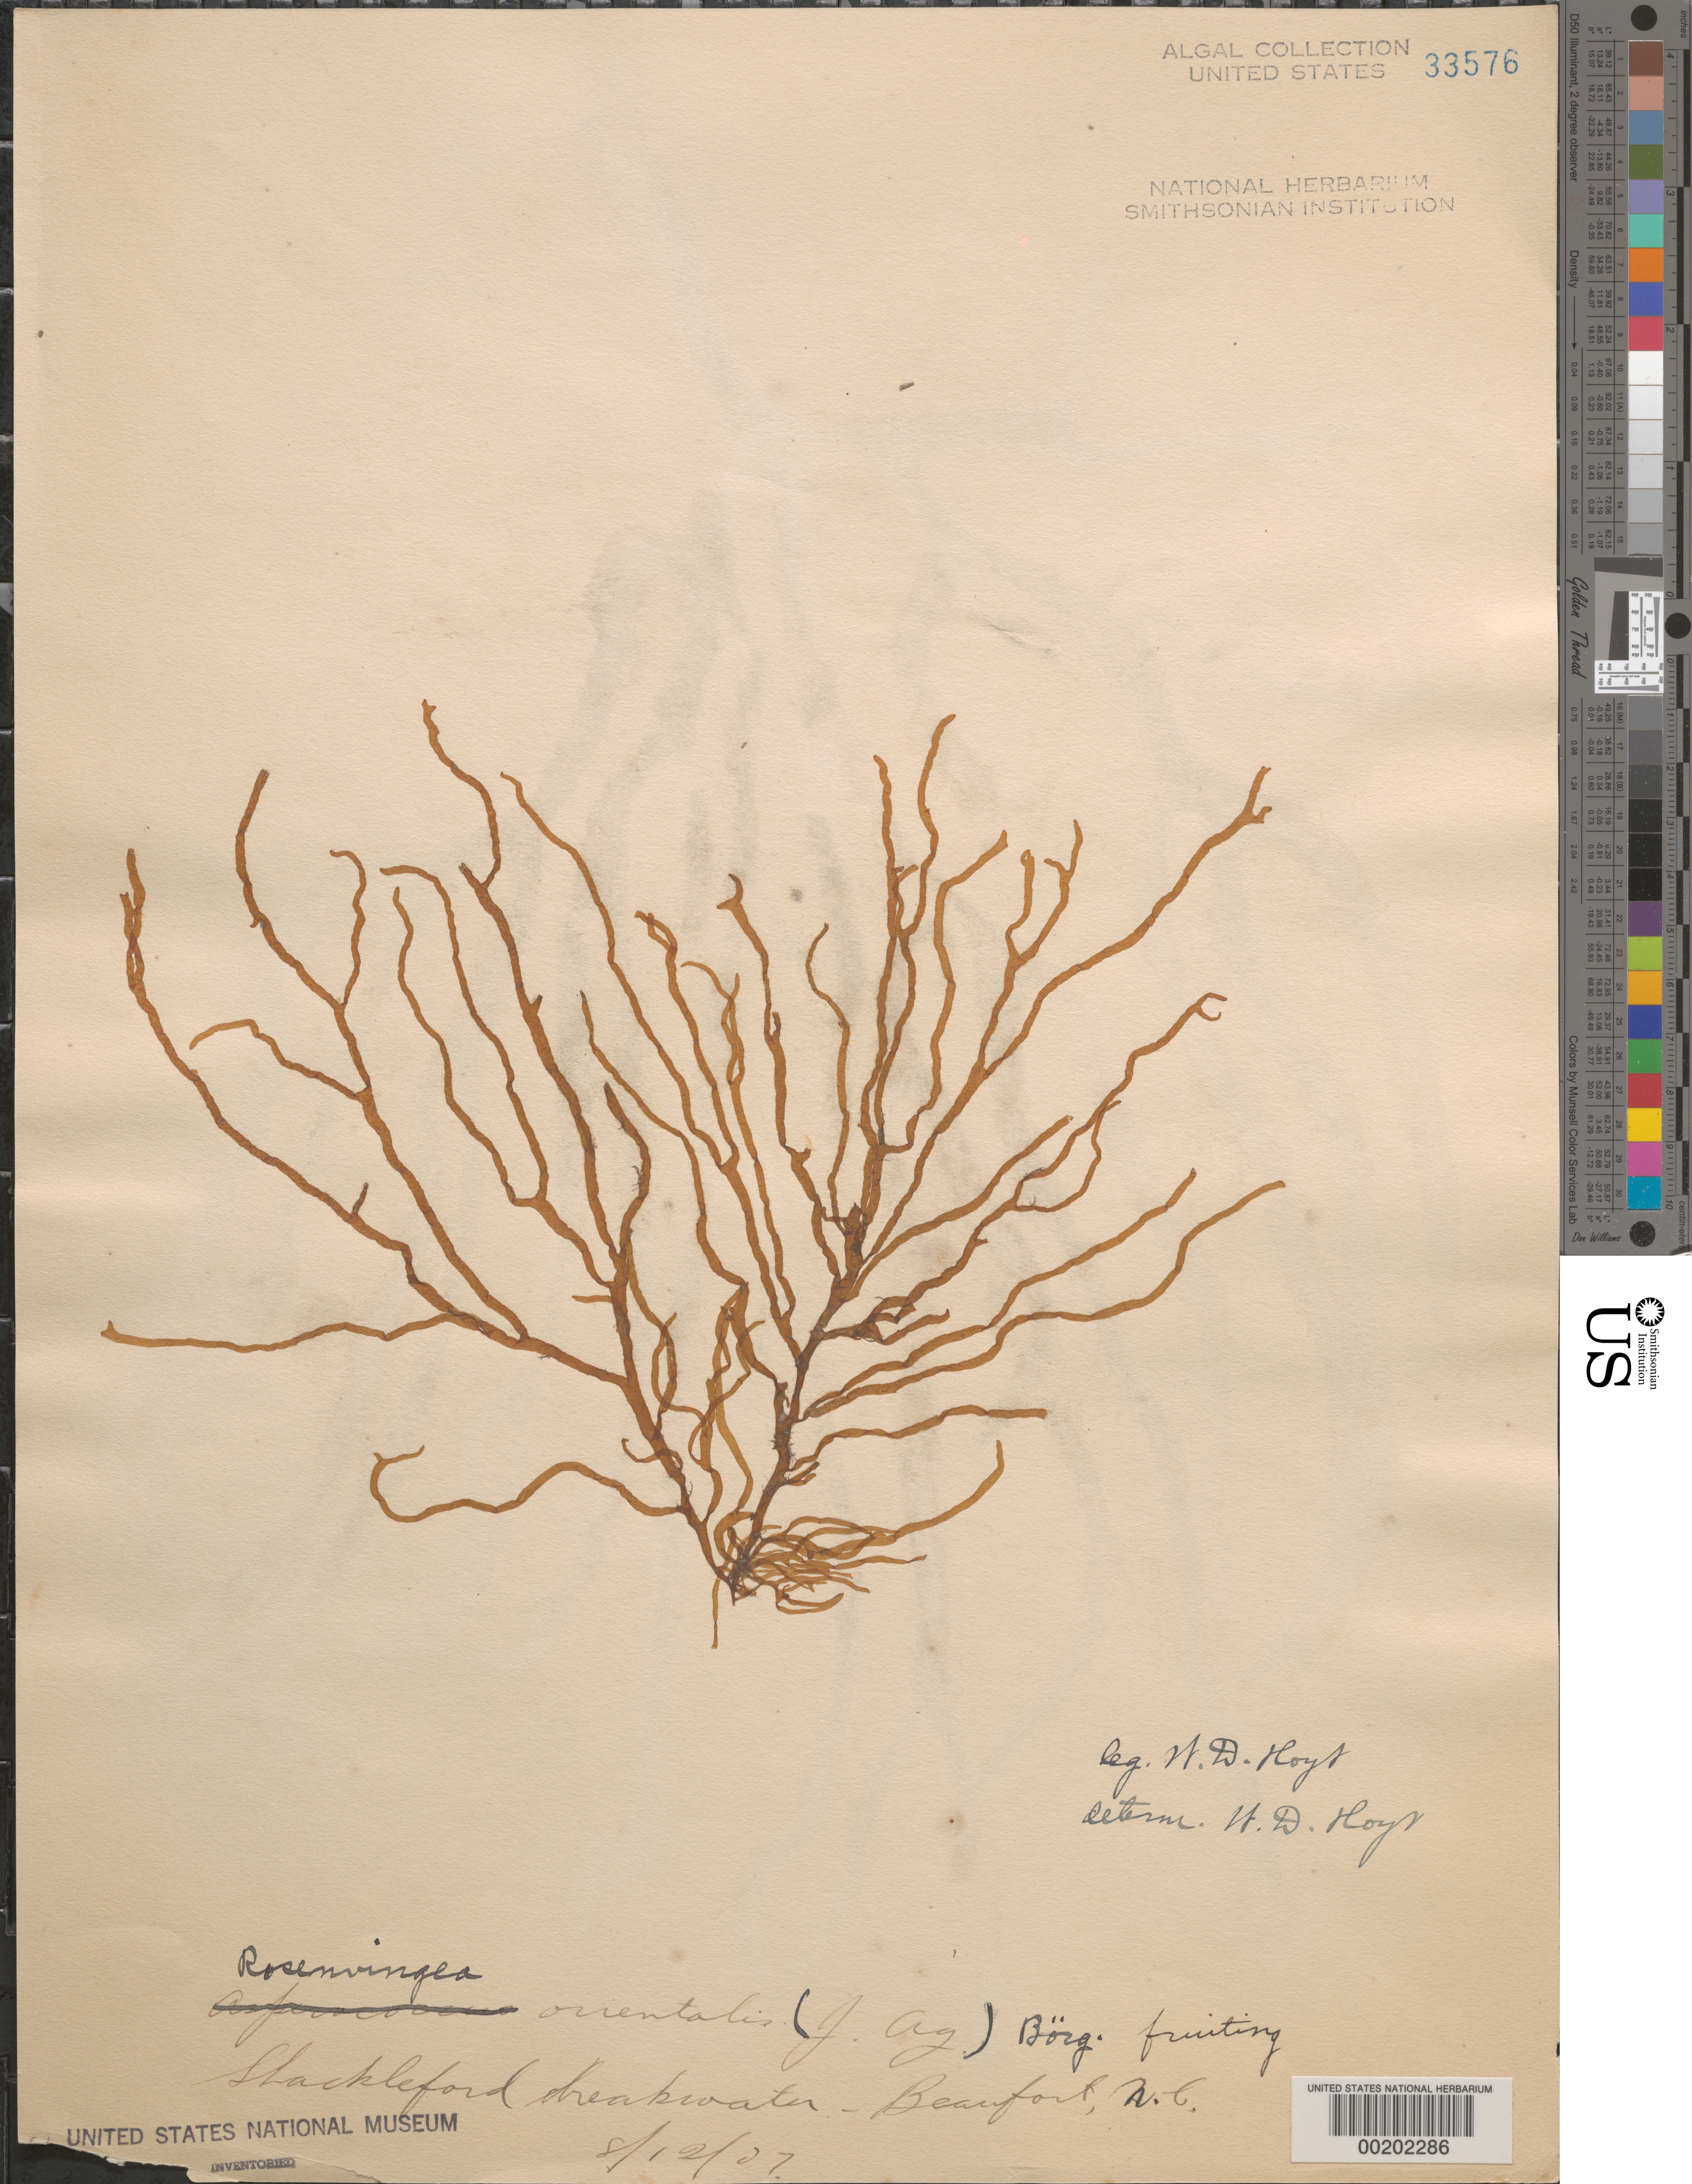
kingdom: Chromista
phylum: Ochrophyta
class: Phaeophyceae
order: Scytosiphonales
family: Scytosiphonaceae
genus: Rosenvingea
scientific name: Rosenvingea orientalis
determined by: Hoyt, W. D.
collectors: W. D. Hoyt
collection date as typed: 12 Aug 1907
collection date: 1907-08-12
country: United States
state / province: North Carolina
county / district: Carteret County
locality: Beaufort, Shackleford breakwater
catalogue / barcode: US 33576